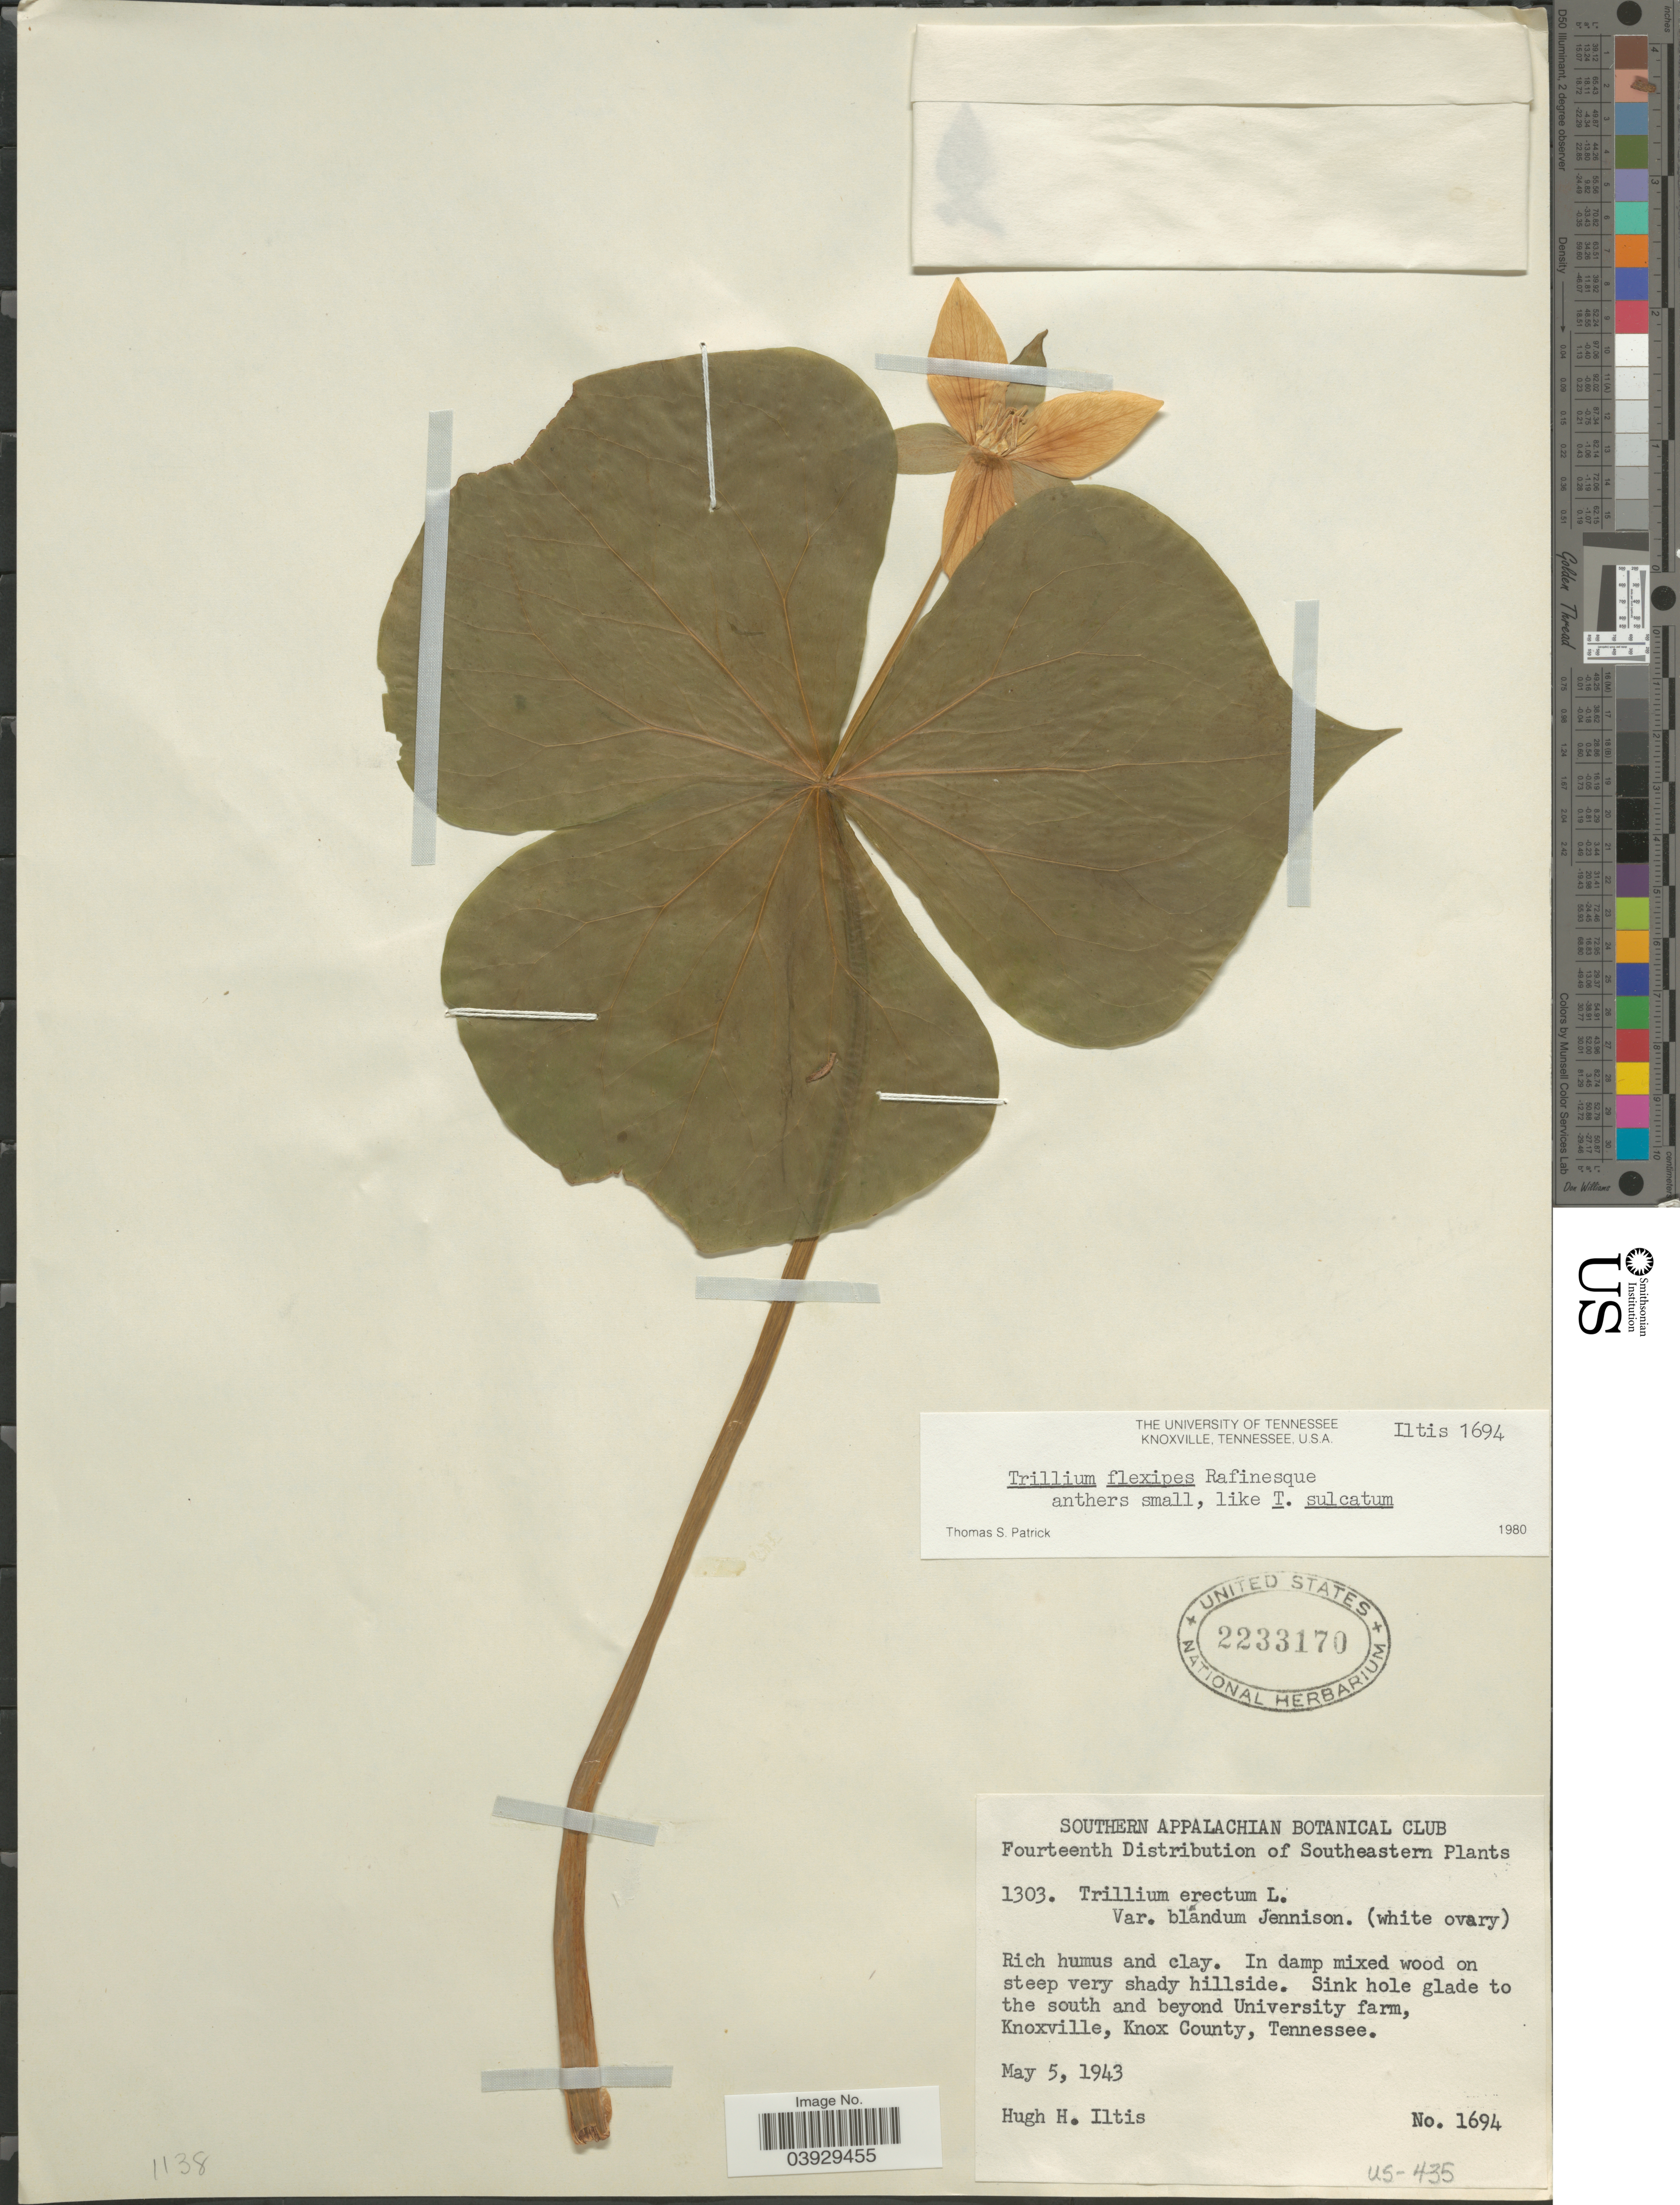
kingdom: Plantae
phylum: Tracheophyta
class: Liliopsida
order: Liliales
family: Melanthiaceae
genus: Trillium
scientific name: Trillium flexipes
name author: Raf.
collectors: H. H. Iltis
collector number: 1694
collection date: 1943-05-05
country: United States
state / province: Tennessee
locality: Southeastern. Sink hole glade to the south and beyond University farm, Knoxville, Knox County.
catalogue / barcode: US 2233170